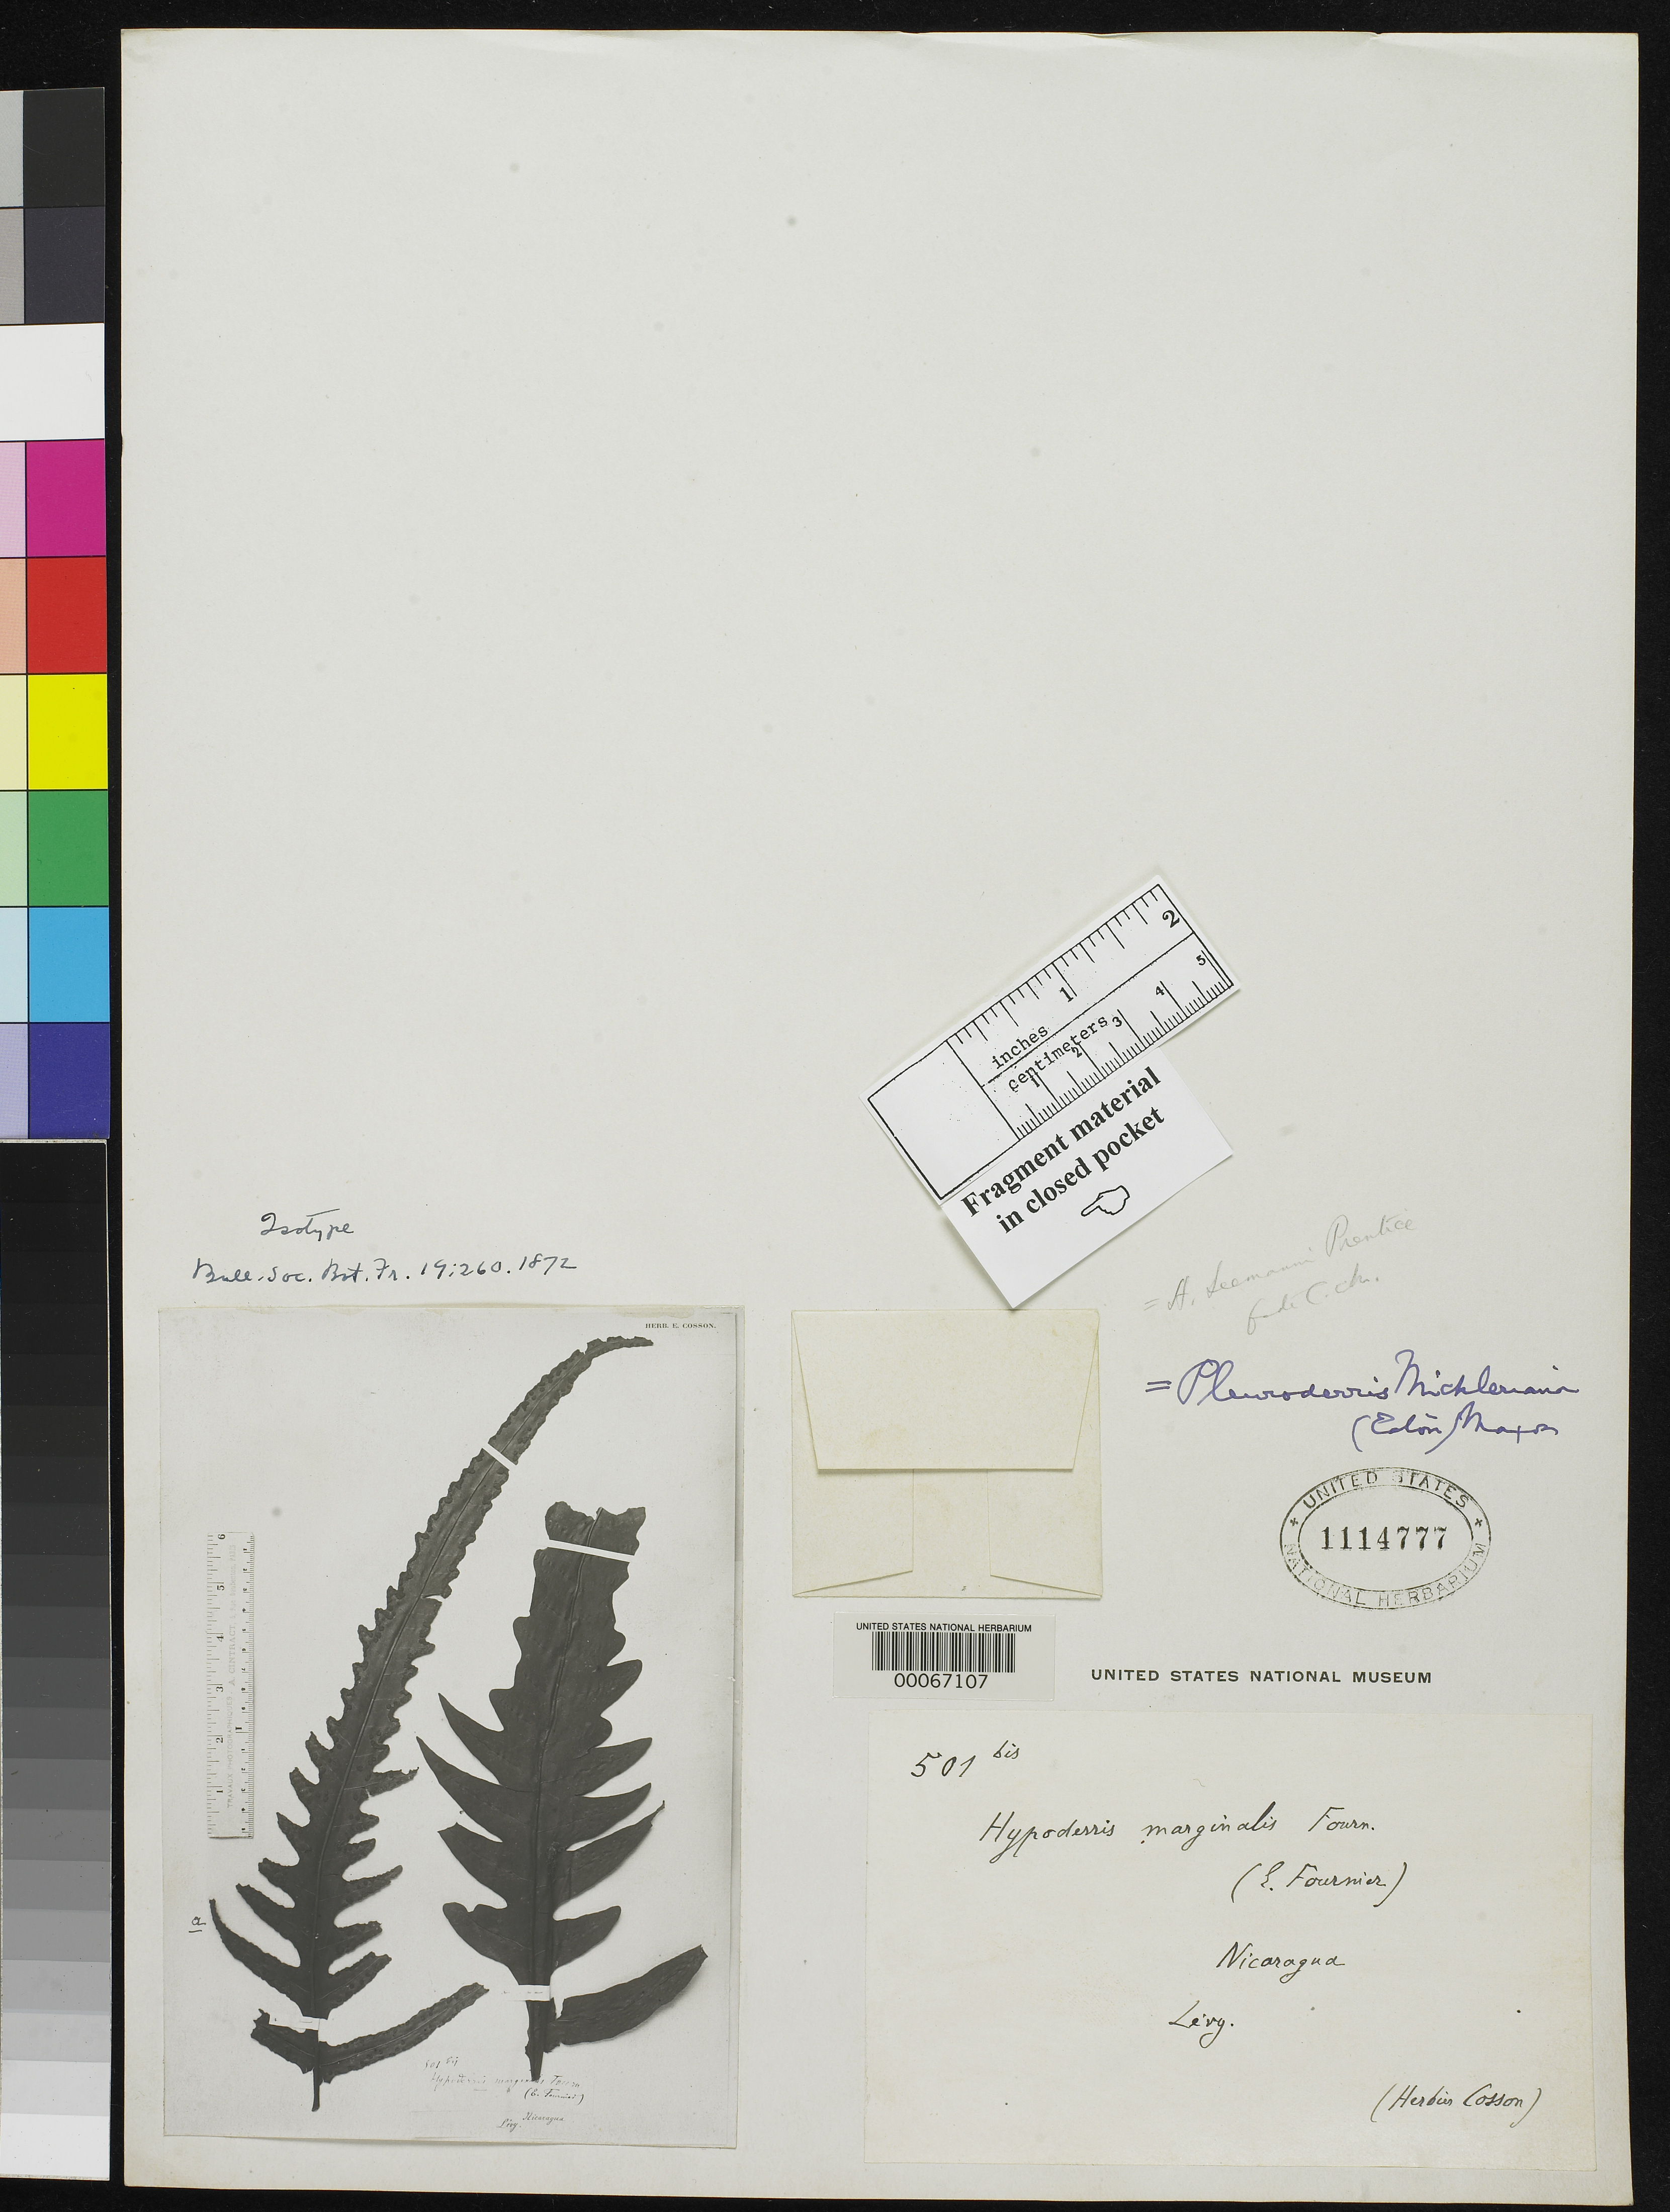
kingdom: Plantae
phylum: Tracheophyta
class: Polypodiopsida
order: Polypodiales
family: Tectariaceae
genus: Hypoderris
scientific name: Hypoderris marginalis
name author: E. Fourn.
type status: Type Fragment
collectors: P. Levy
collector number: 501 Bis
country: Nicaragua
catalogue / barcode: US 1114777